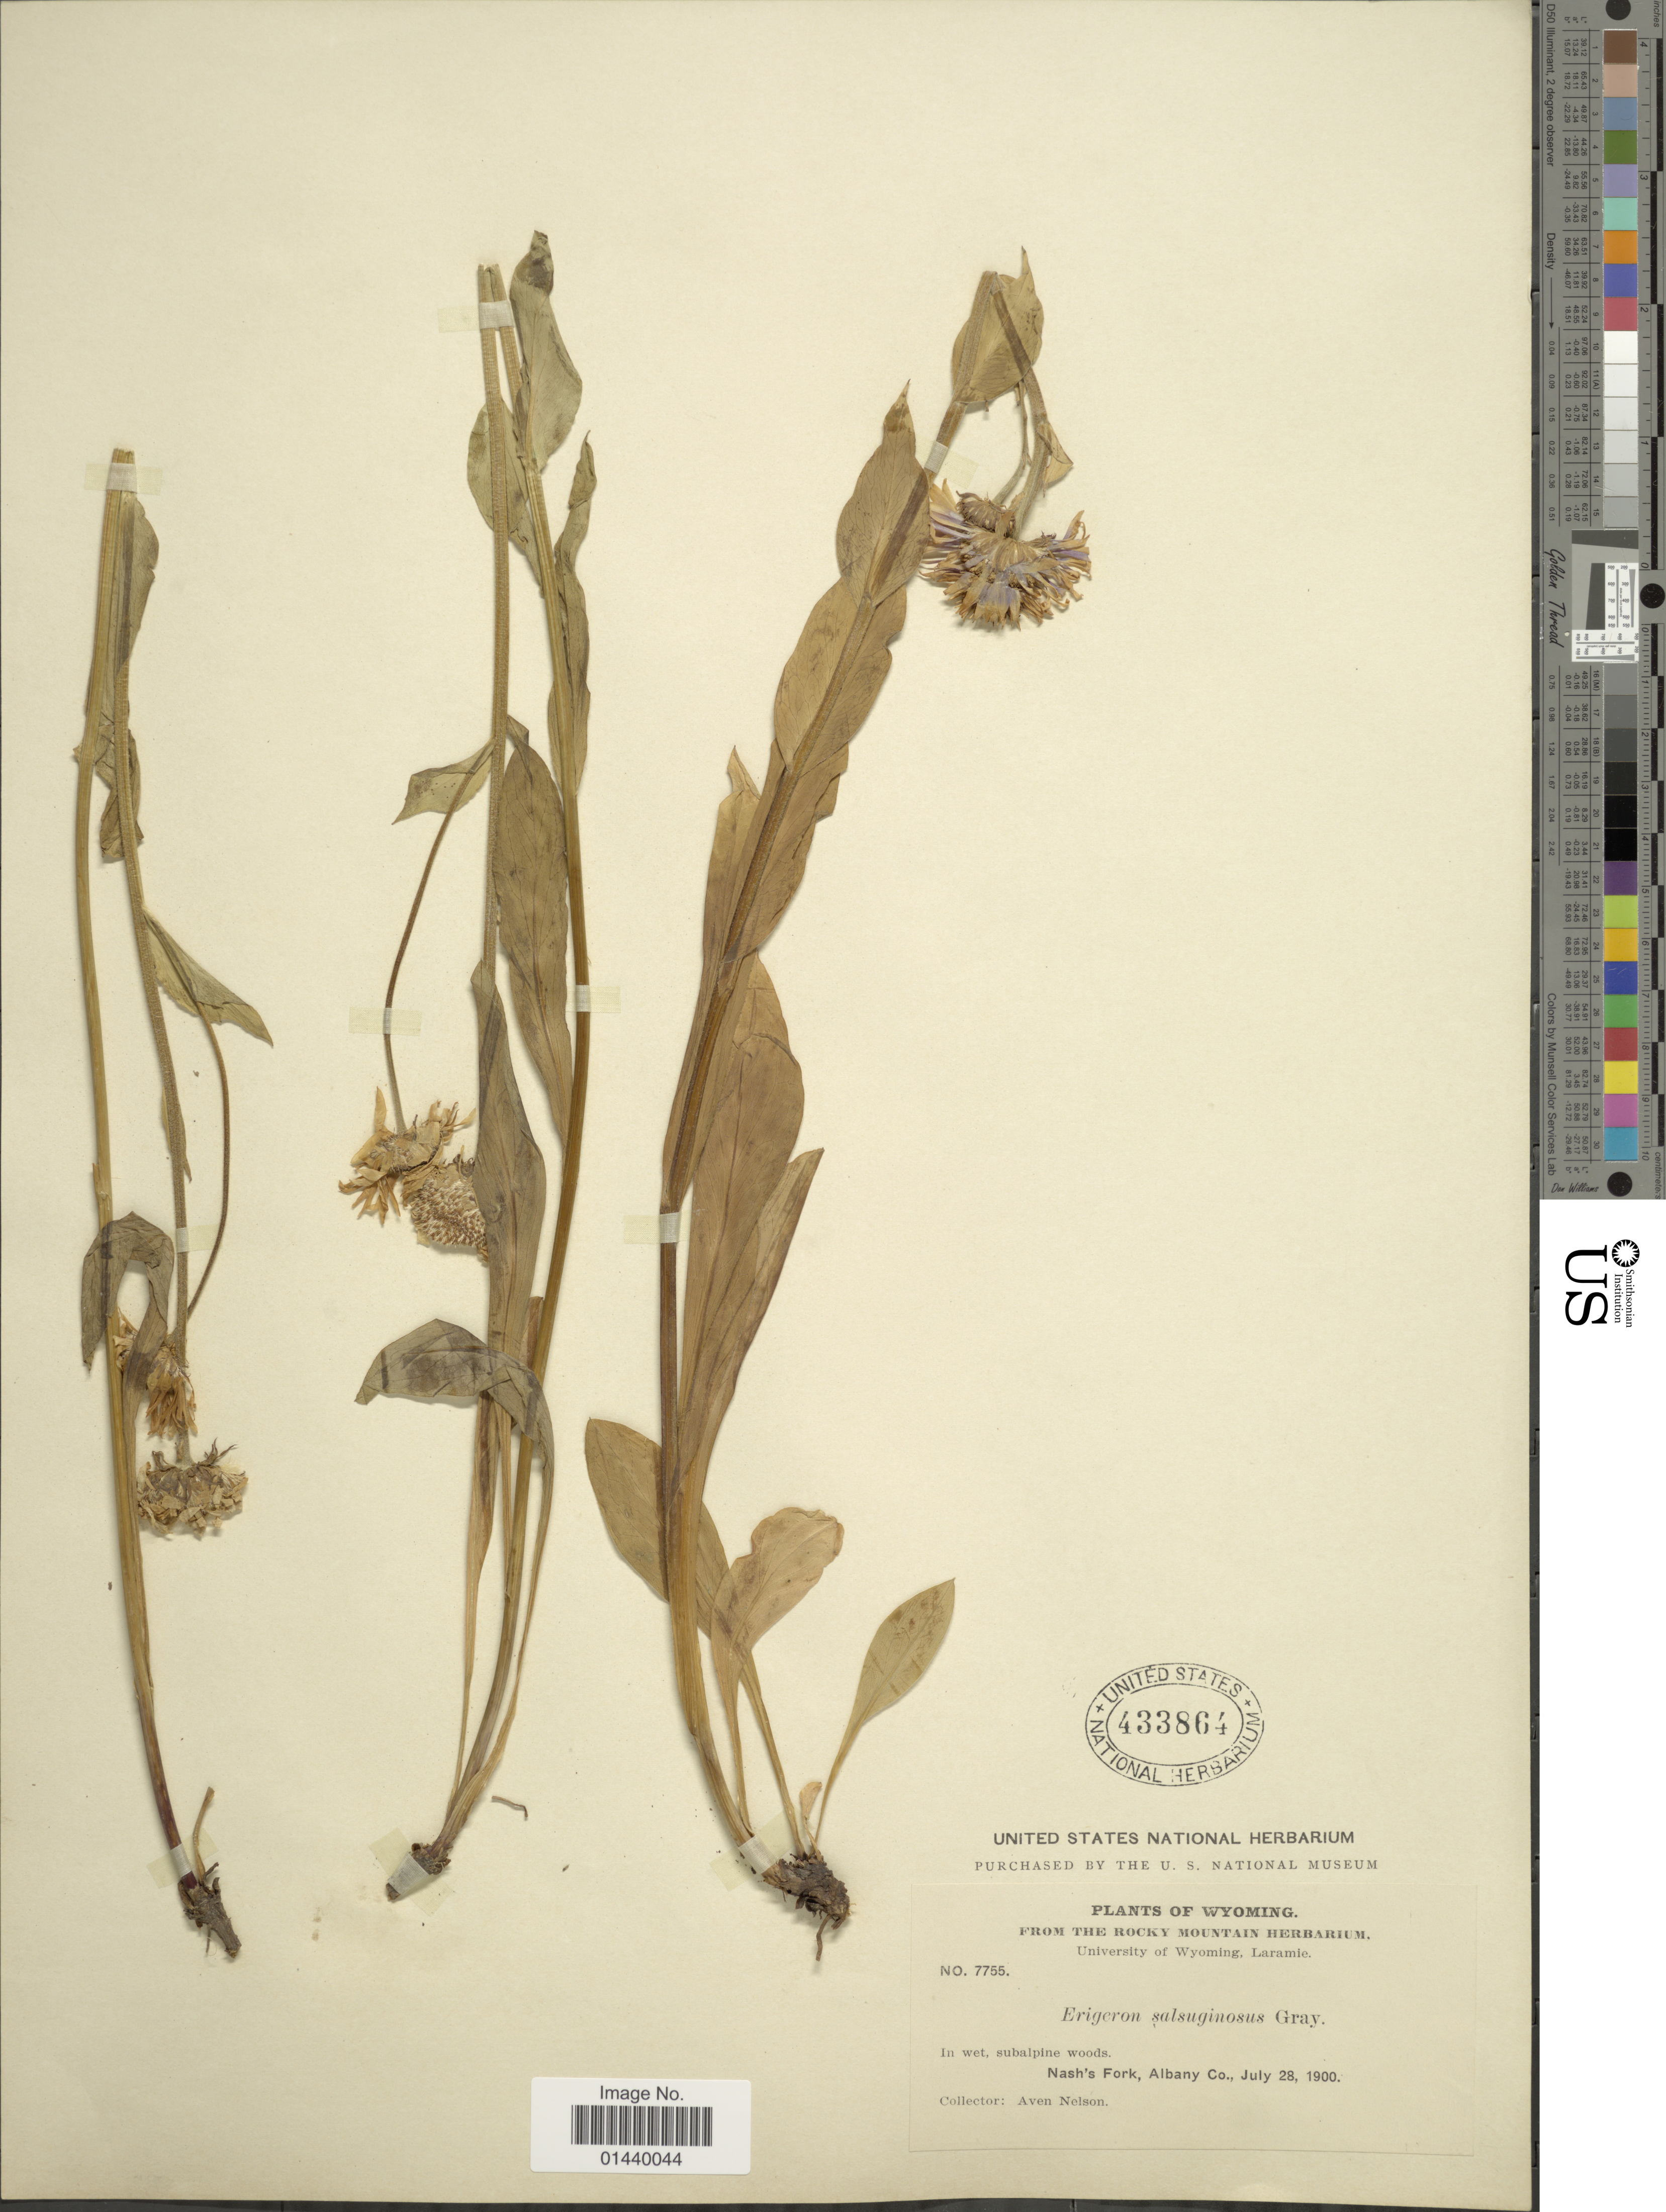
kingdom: Plantae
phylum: Tracheophyta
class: Magnoliopsida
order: Asterales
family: Asteraceae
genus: Erigeron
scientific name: Erigeron salsuginosus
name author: (Richardson ex R. Br.) A. Gray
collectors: A. Nelson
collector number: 7755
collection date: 1900-07-28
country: United States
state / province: Wyoming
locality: Nash's Fork, Albany Co.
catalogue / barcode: US 433864